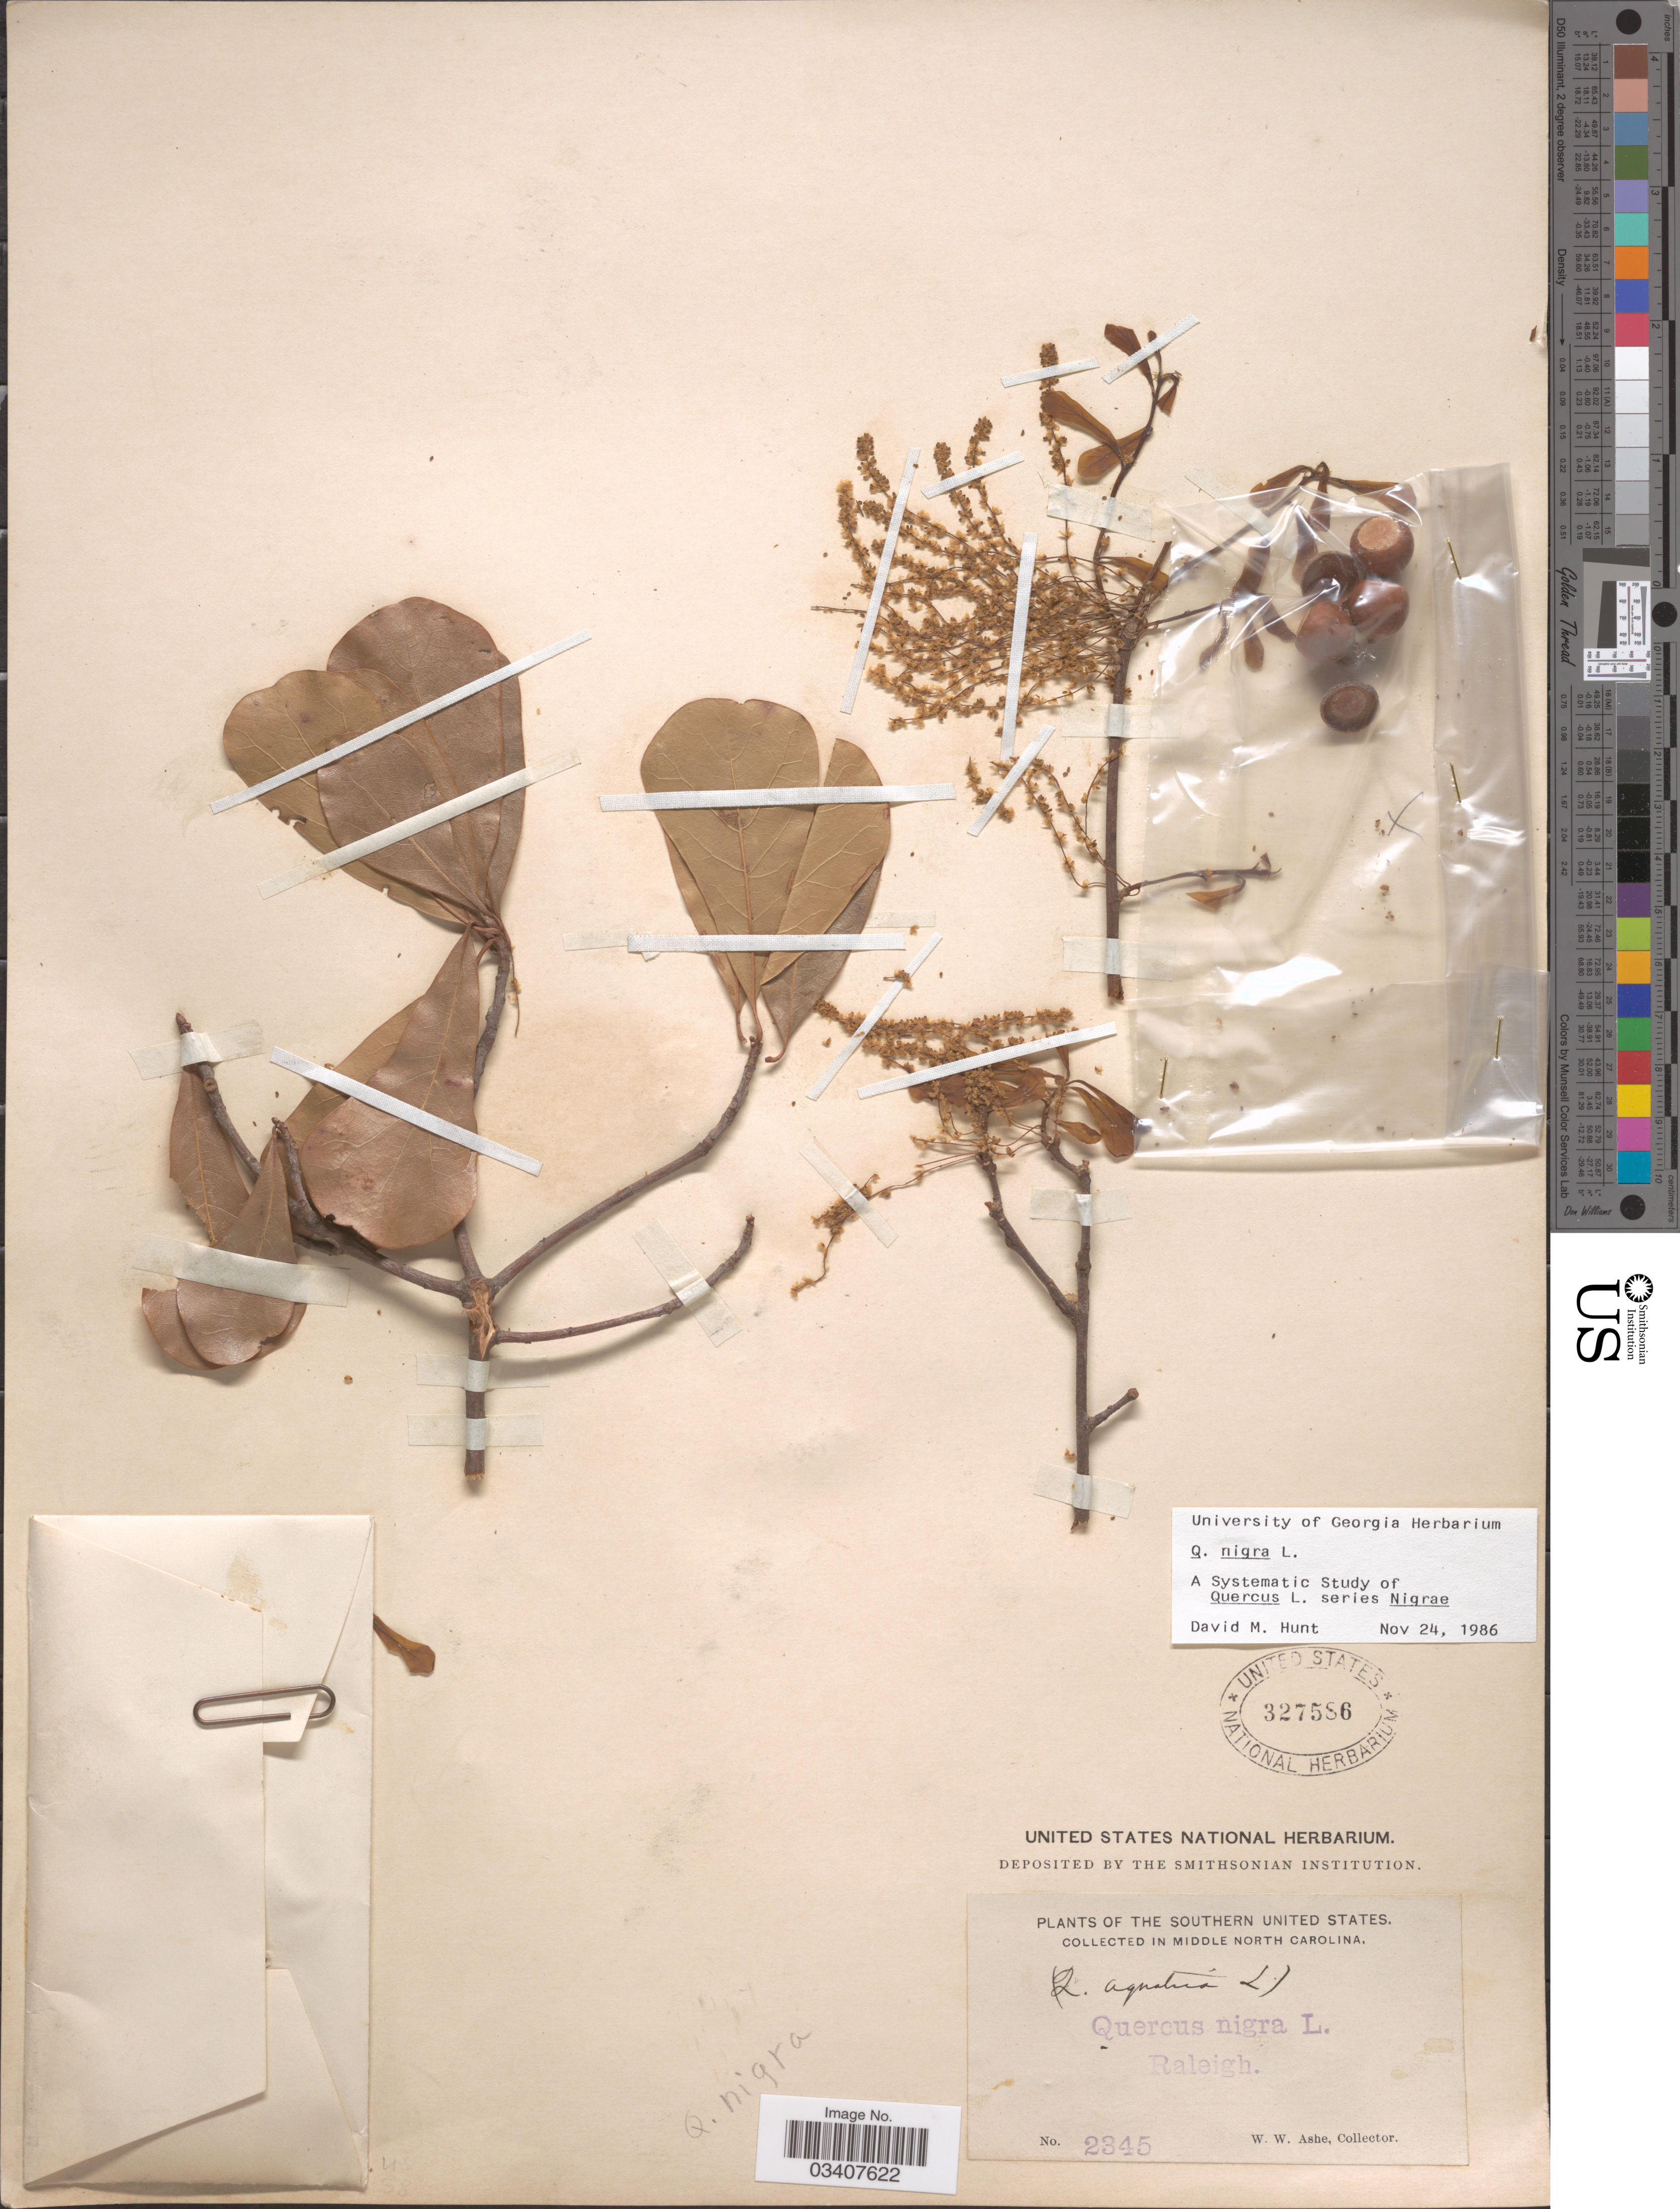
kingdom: Plantae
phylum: Tracheophyta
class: Magnoliopsida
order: Fagales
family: Fagaceae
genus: Quercus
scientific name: Quercus nigra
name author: L.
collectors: W. W. Ashe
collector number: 2345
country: United States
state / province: North Carolina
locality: The Southern United States. In Middle North Carolina. Raleigh.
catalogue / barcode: US 327586